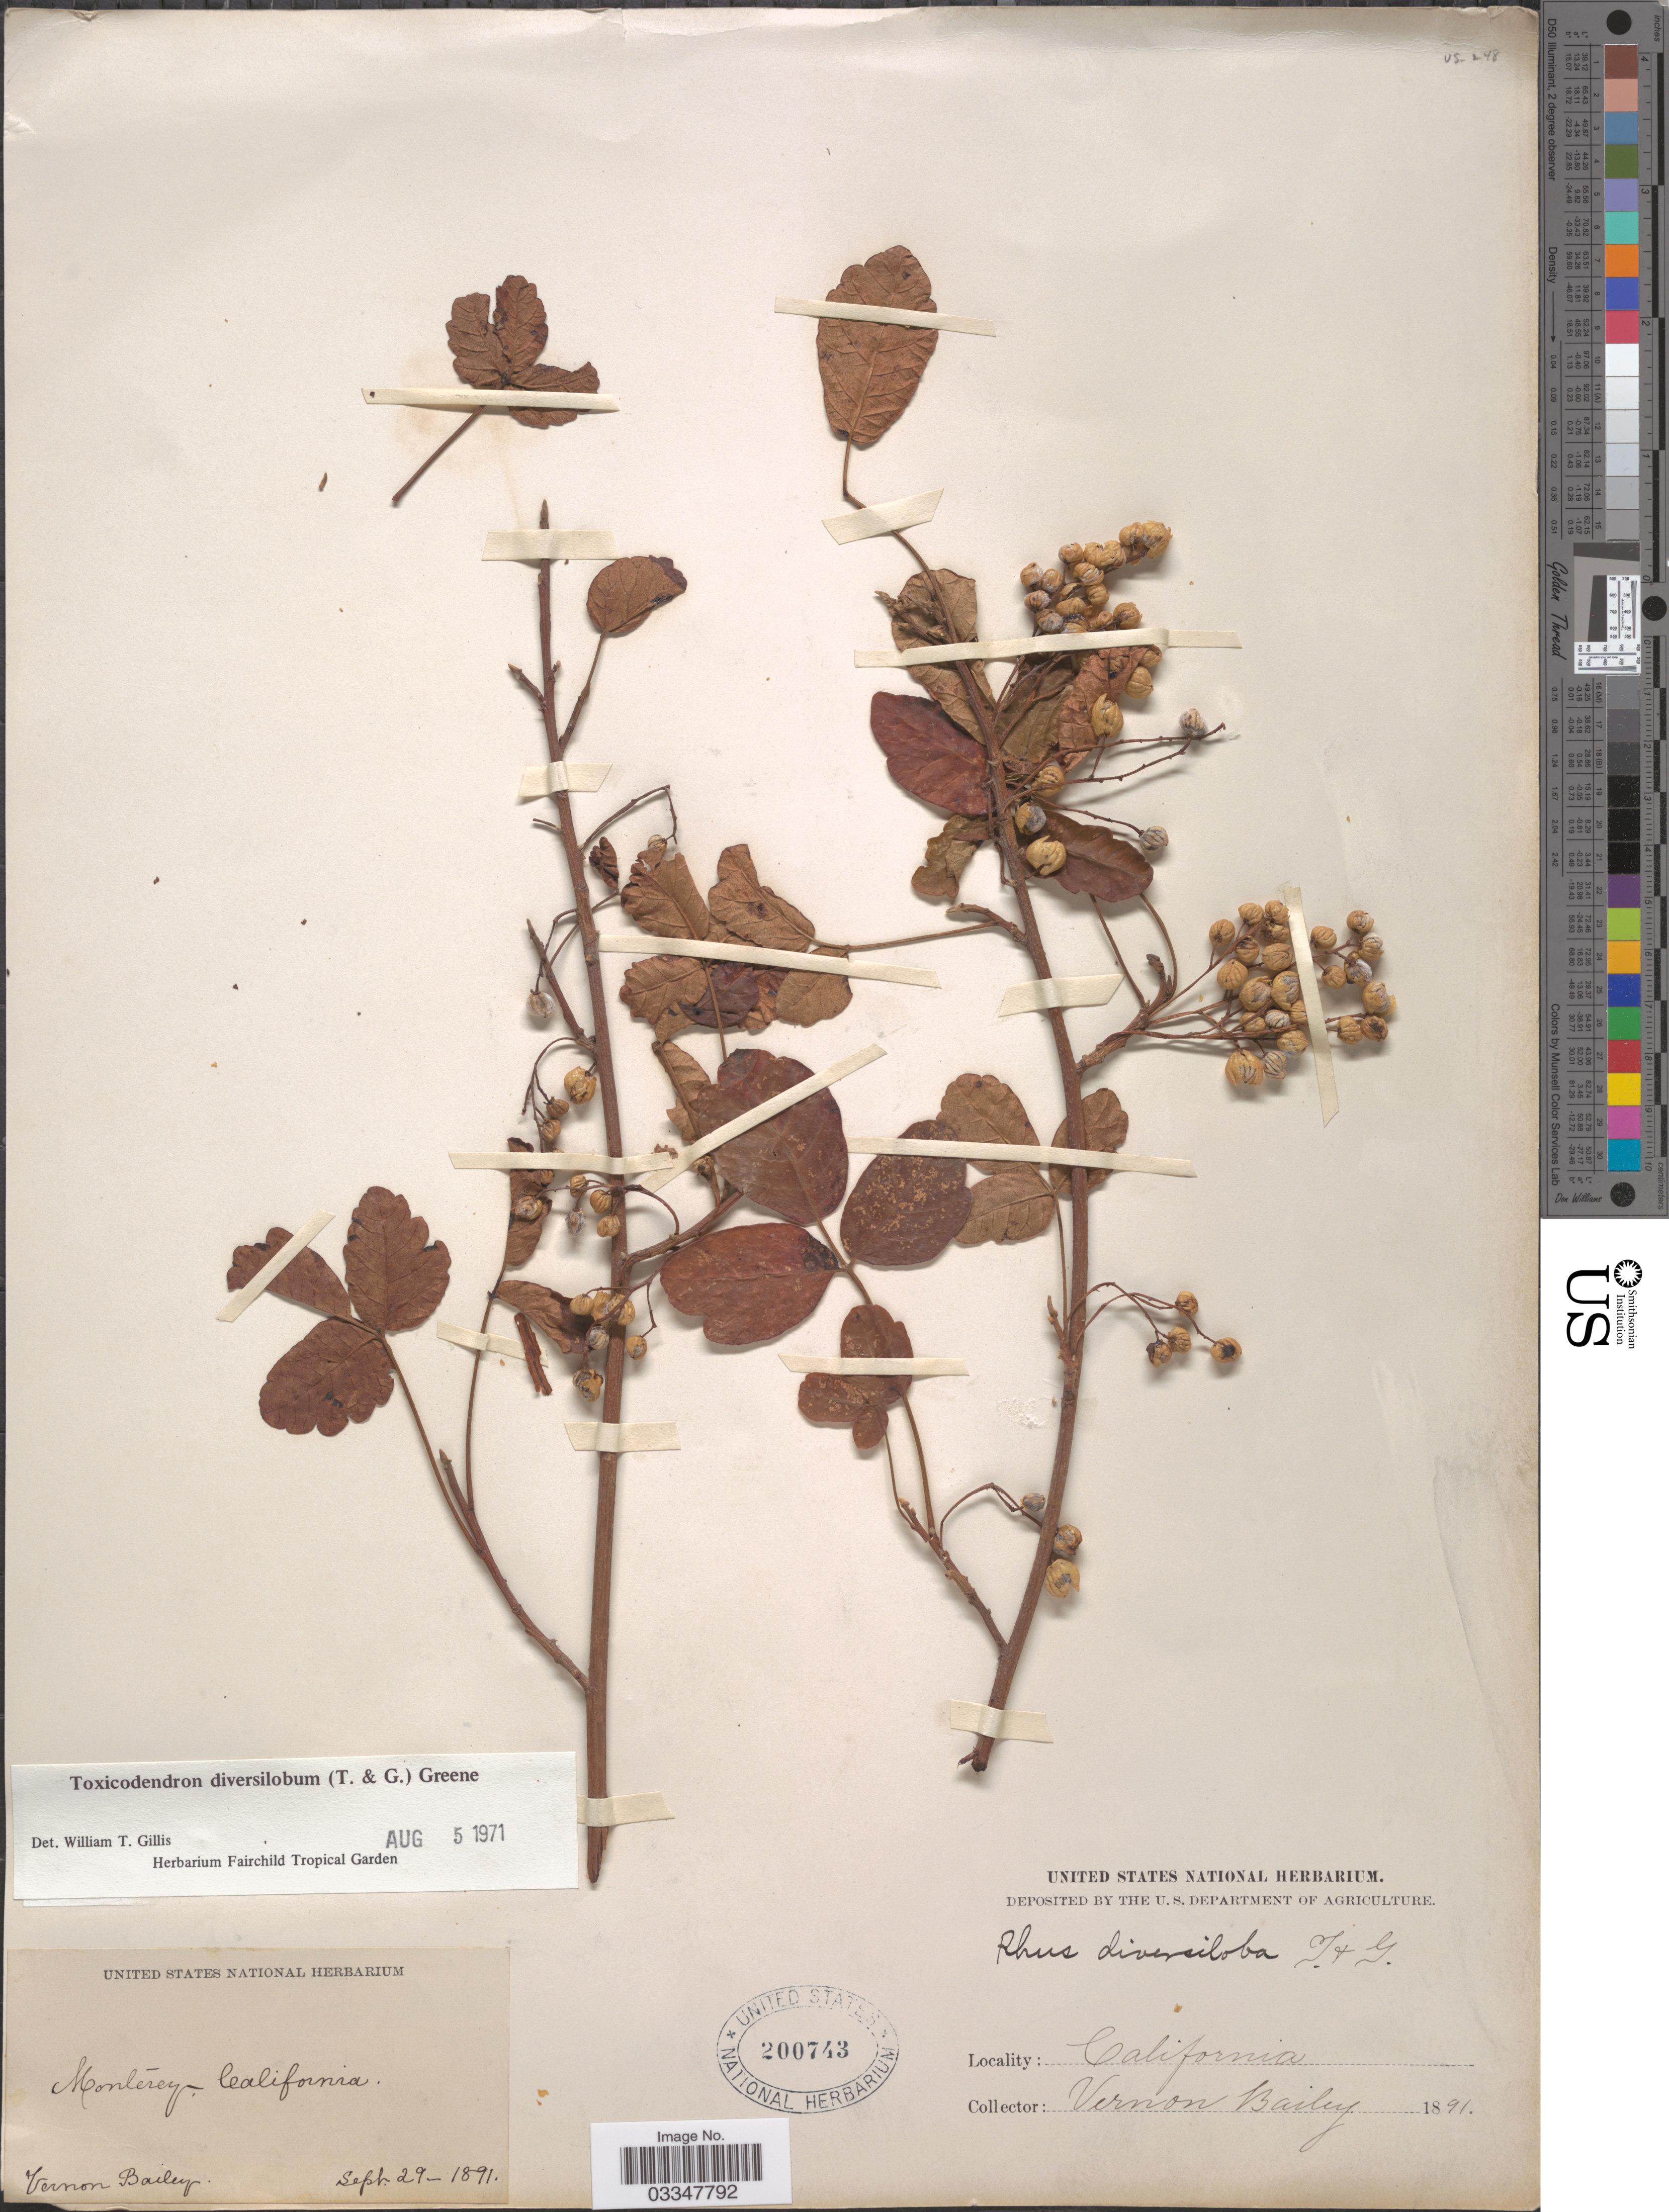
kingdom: Plantae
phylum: Tracheophyta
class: Magnoliopsida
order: Sapindales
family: Anacardiaceae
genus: Toxicodendron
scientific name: Toxicodendron diversilobum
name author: (Torr. & A. Gray) Greene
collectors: V. O. Bailey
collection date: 1891-09-29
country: United States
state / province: California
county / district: Monterey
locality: Monterey.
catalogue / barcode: US 200743